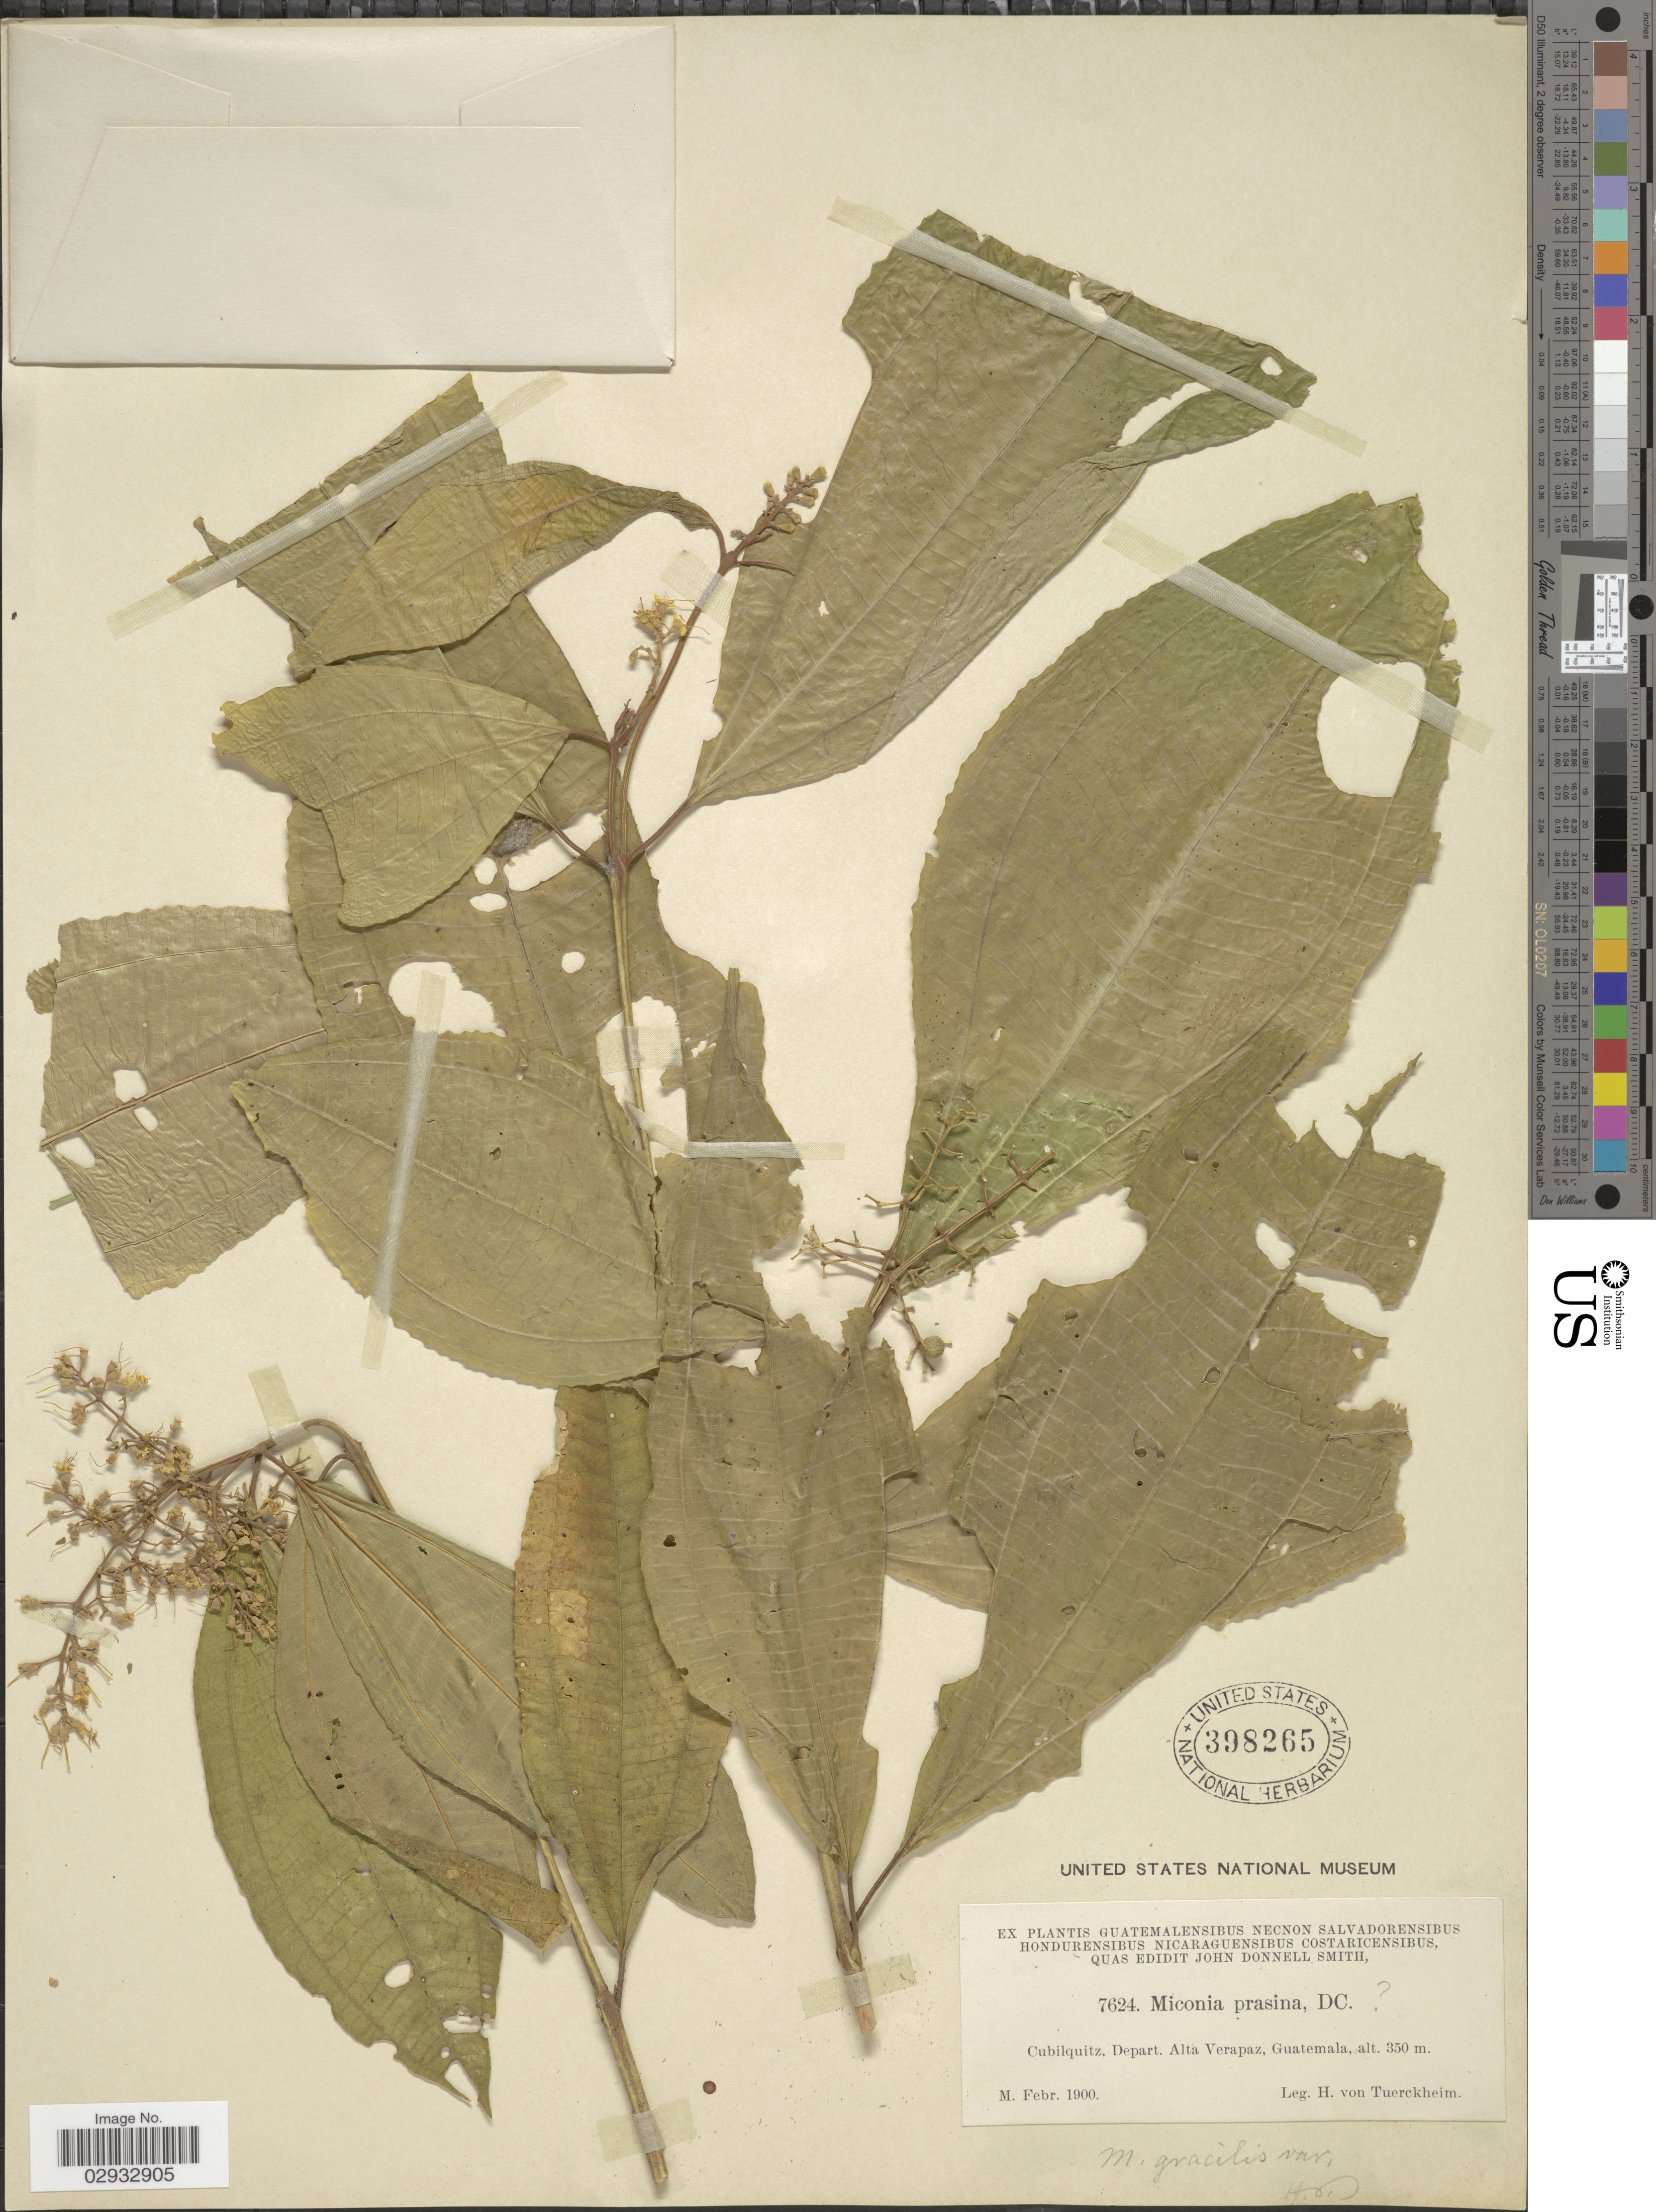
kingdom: Plantae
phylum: Tracheophyta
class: Magnoliopsida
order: Myrtales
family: Melastomataceae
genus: Miconia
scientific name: Miconia hyperprasina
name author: Naudin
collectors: H. von Türckheim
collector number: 7624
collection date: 1900-02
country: Guatemala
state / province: Alta Verapaz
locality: Cubilquitz, Depart. Alta Verapaz.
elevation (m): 350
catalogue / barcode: US 398265